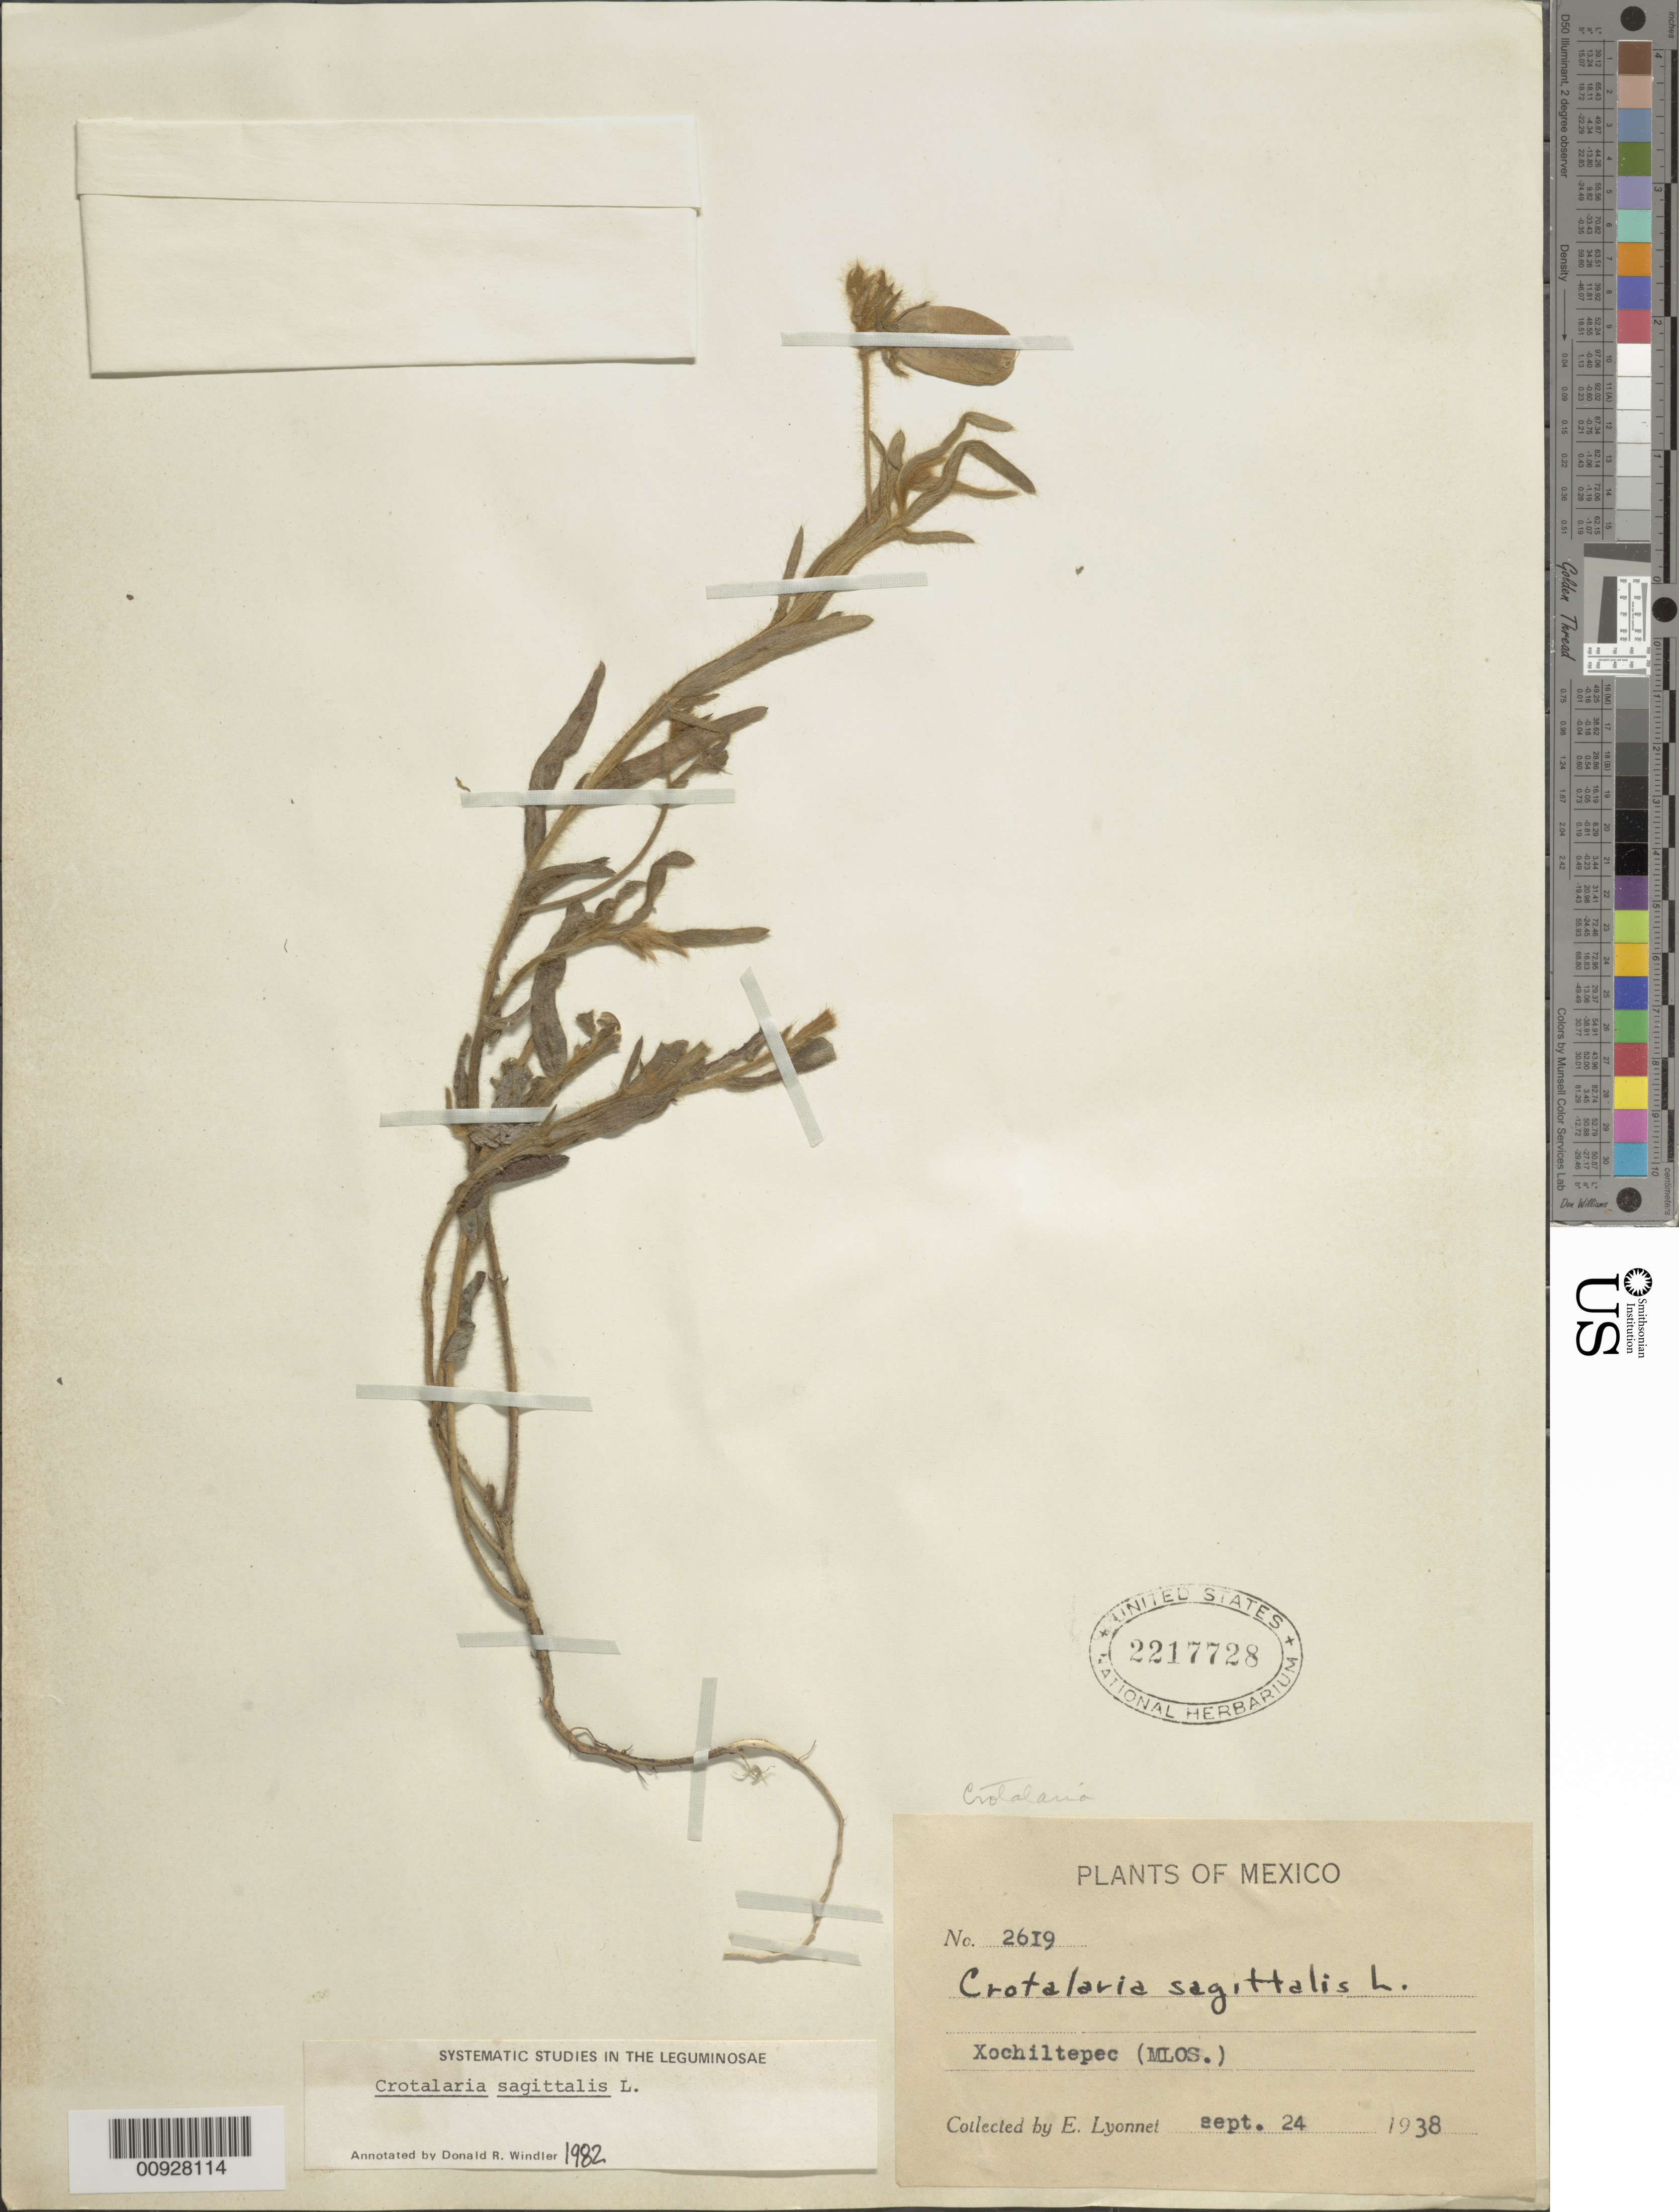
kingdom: Plantae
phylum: Tracheophyta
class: Magnoliopsida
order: Fabales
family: Fabaceae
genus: Crotalaria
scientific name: Crotalaria sagittalis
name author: L.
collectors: Bro. E. Lyonnet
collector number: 2619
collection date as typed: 24 Sep 1938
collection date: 1938-09-24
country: Mexico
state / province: Morelos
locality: Xochiltepec (Morelos).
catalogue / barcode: US 2217728